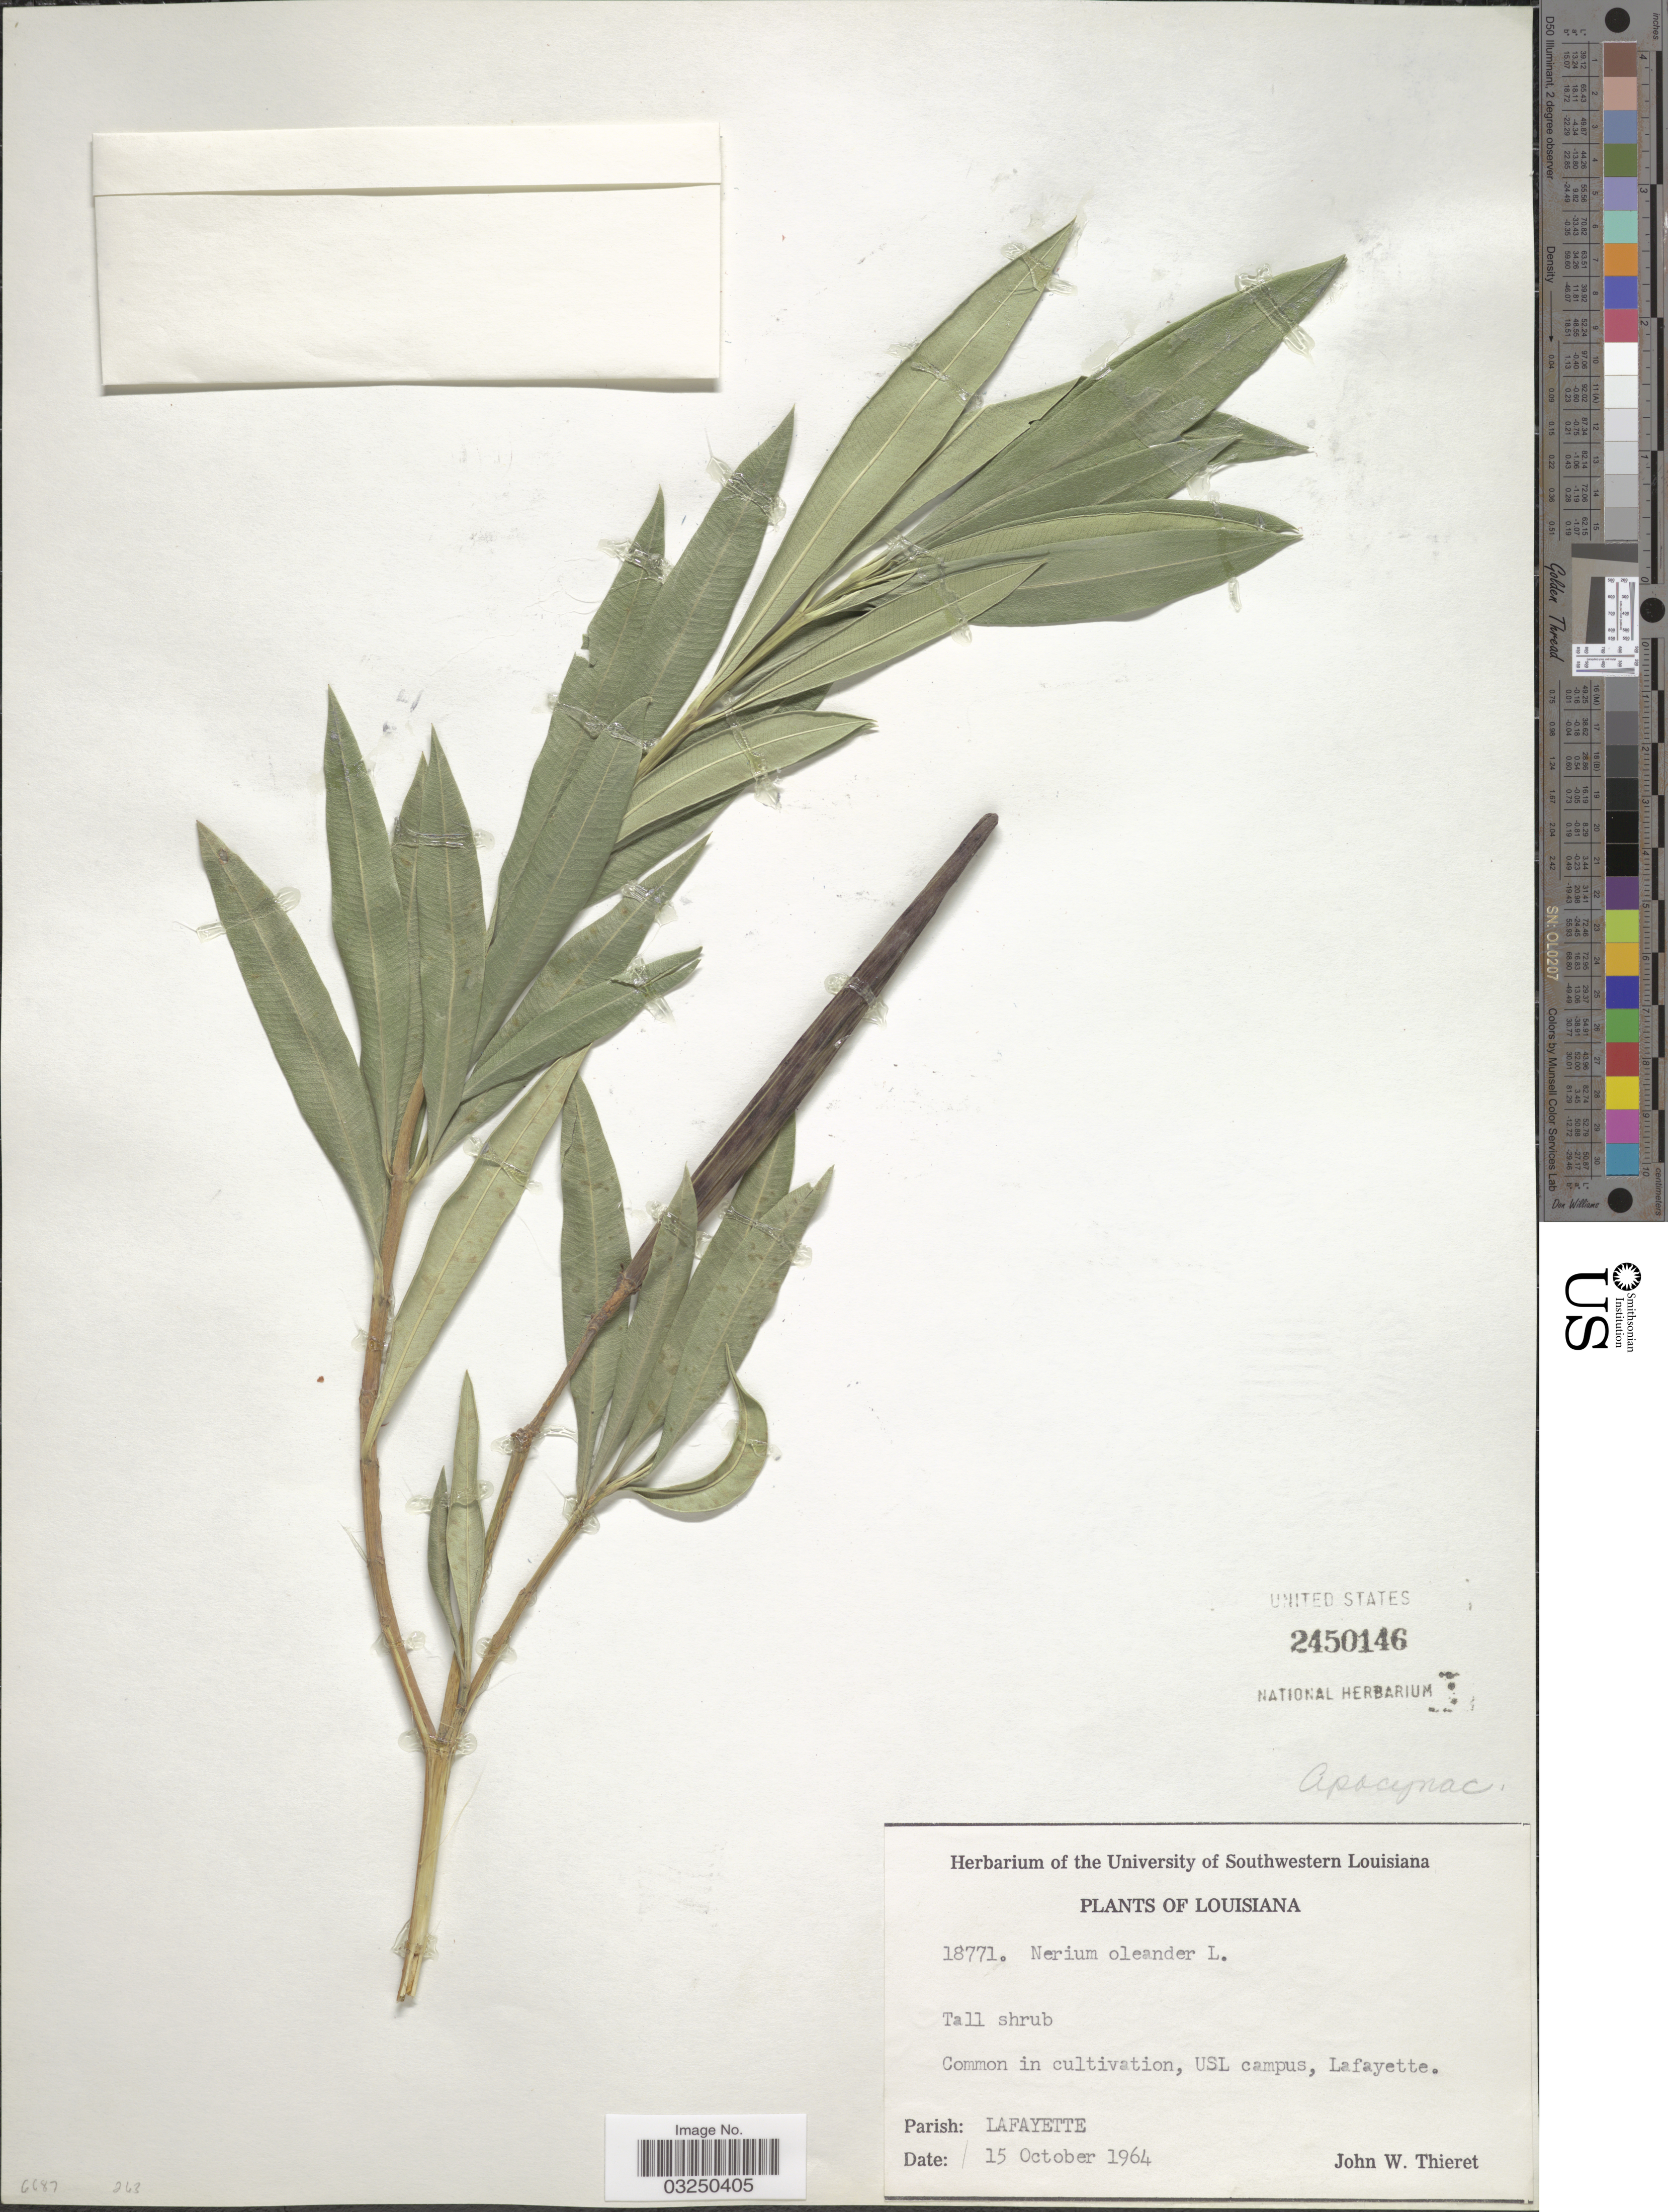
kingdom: Plantae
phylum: Tracheophyta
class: Magnoliopsida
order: Gentianales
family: Apocynaceae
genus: Nerium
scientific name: Nerium oleander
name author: L.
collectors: J. W. Thieret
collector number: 18771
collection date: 1964-10-15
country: United States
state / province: Louisiana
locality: USL campus, Lafayette. Parish: Lafayette.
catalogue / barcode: US 2450146